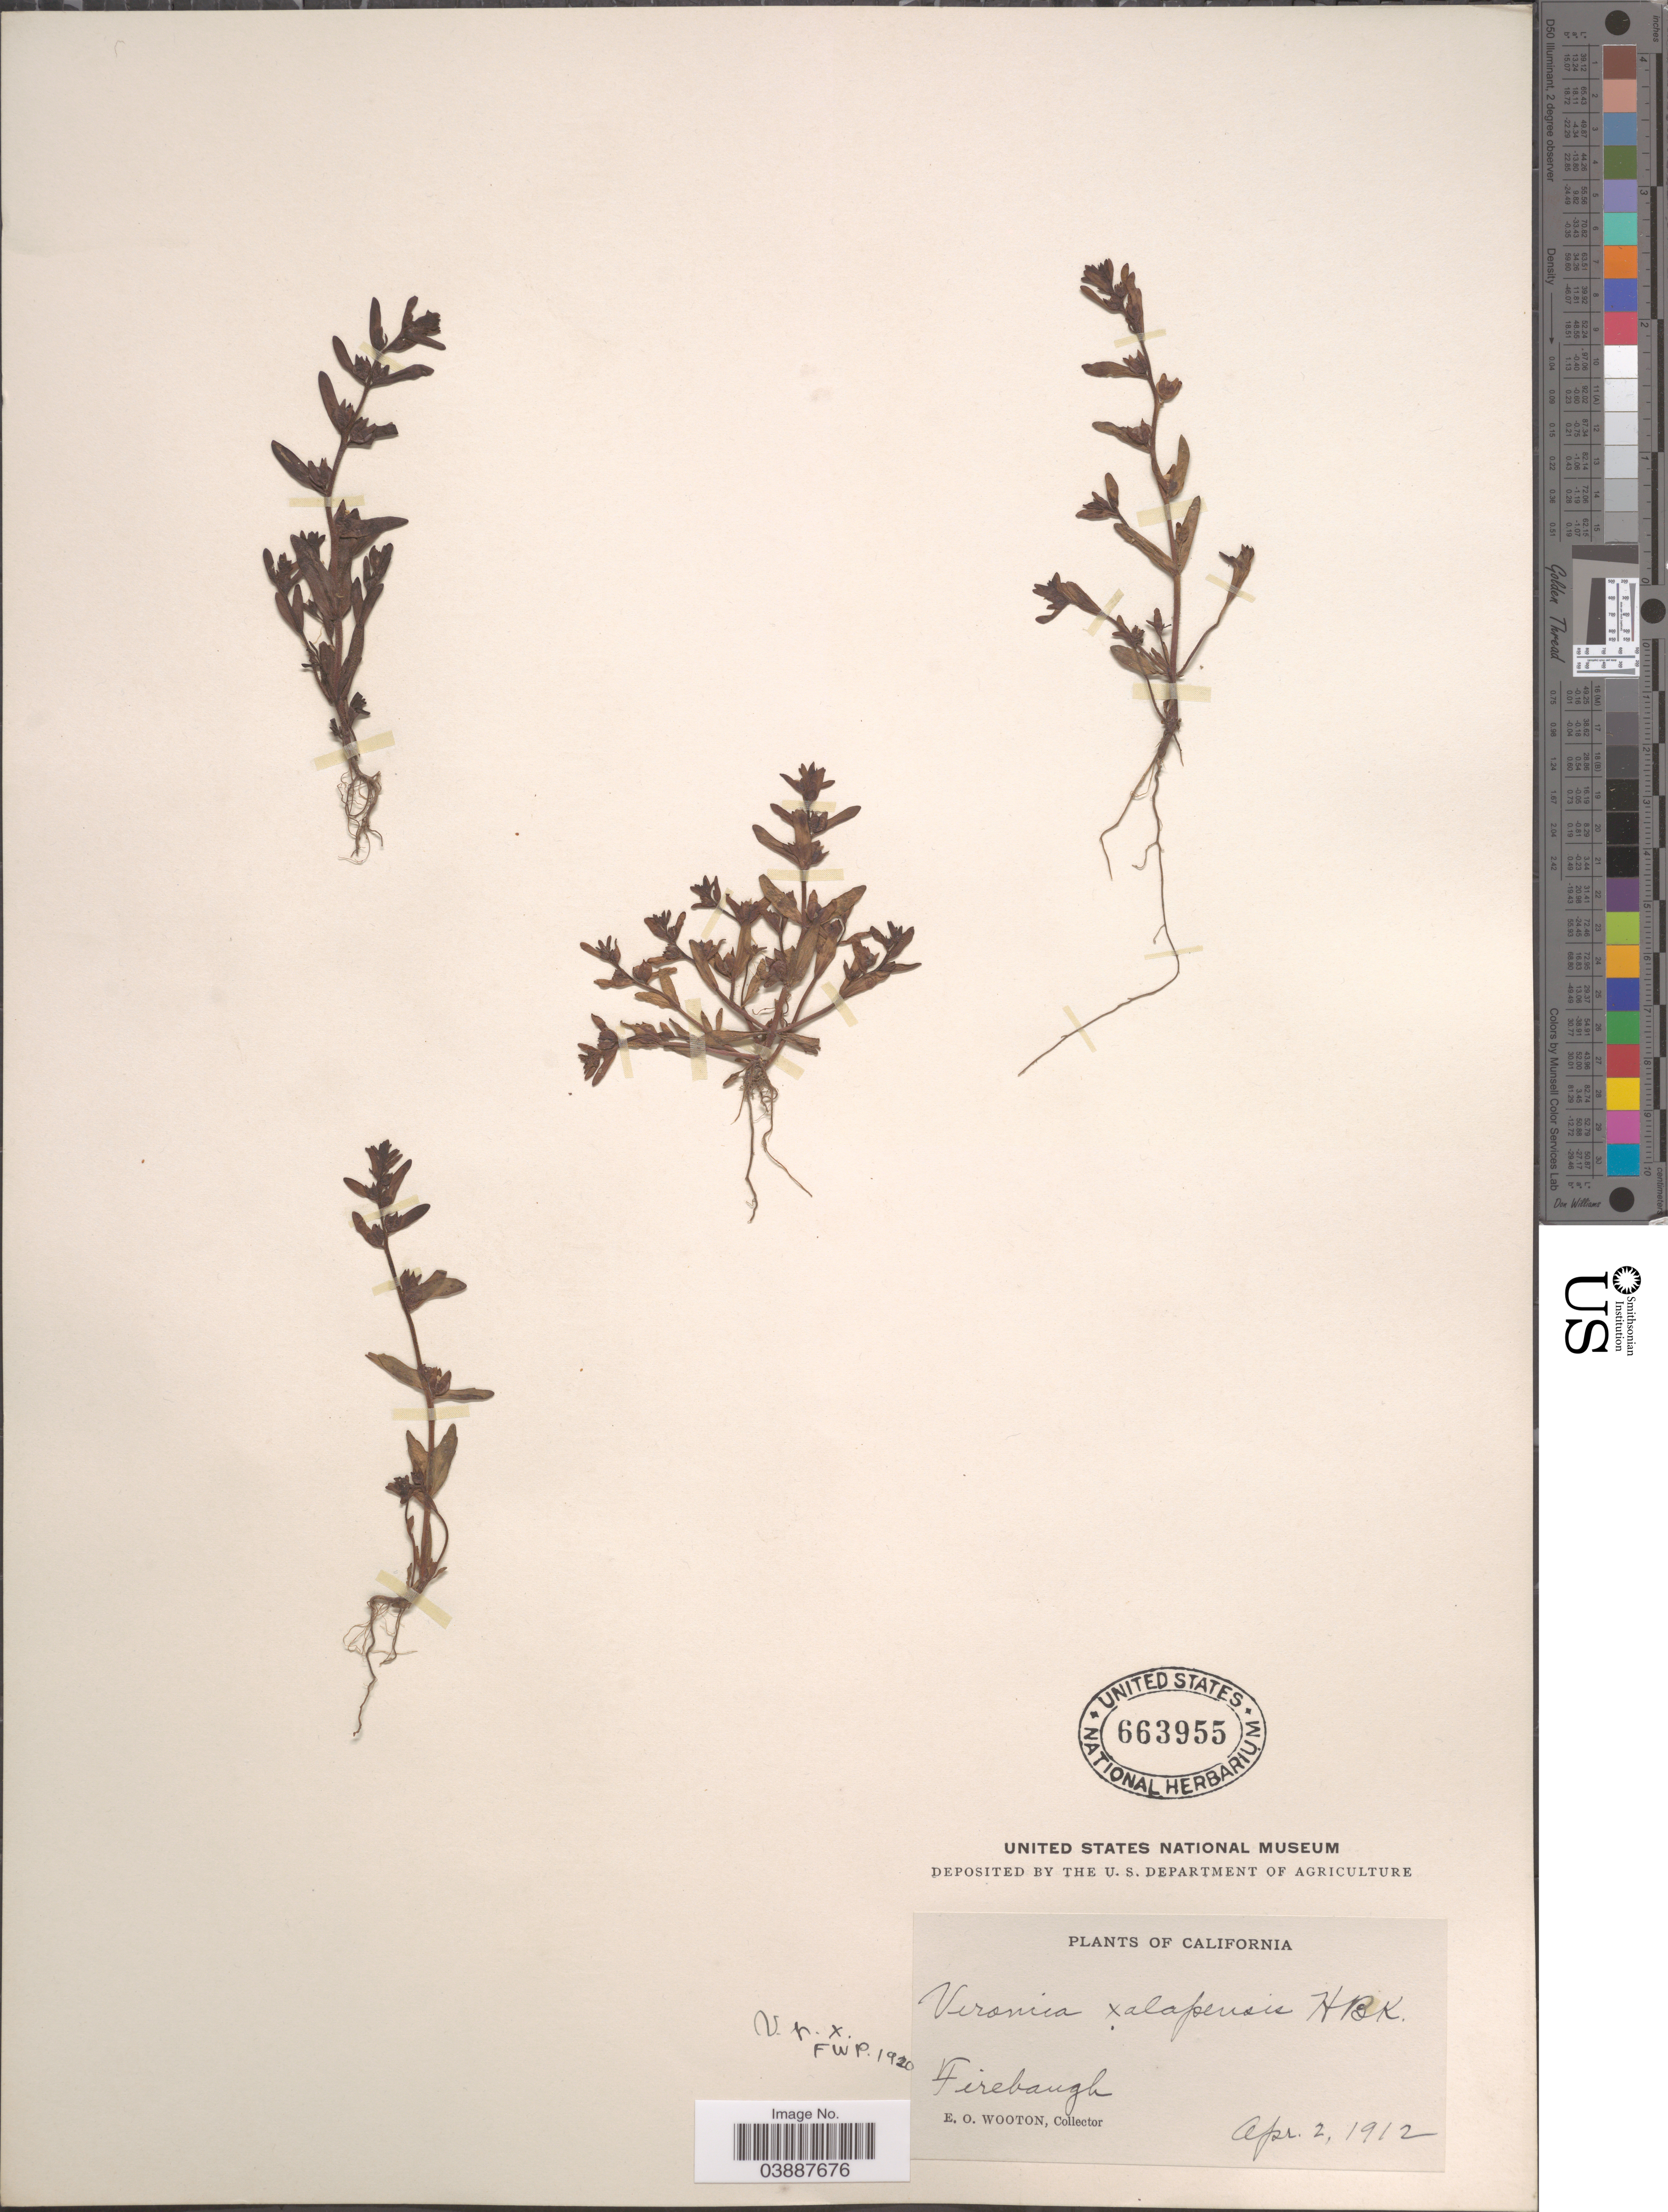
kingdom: Plantae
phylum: Tracheophyta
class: Magnoliopsida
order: Lamiales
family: Plantaginaceae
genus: Veronica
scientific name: Veronica peregrina var. xalapensis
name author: Kunth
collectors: E. O. Wooton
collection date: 1912-04-02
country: United States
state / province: California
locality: Firebaugh.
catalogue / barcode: US 663955